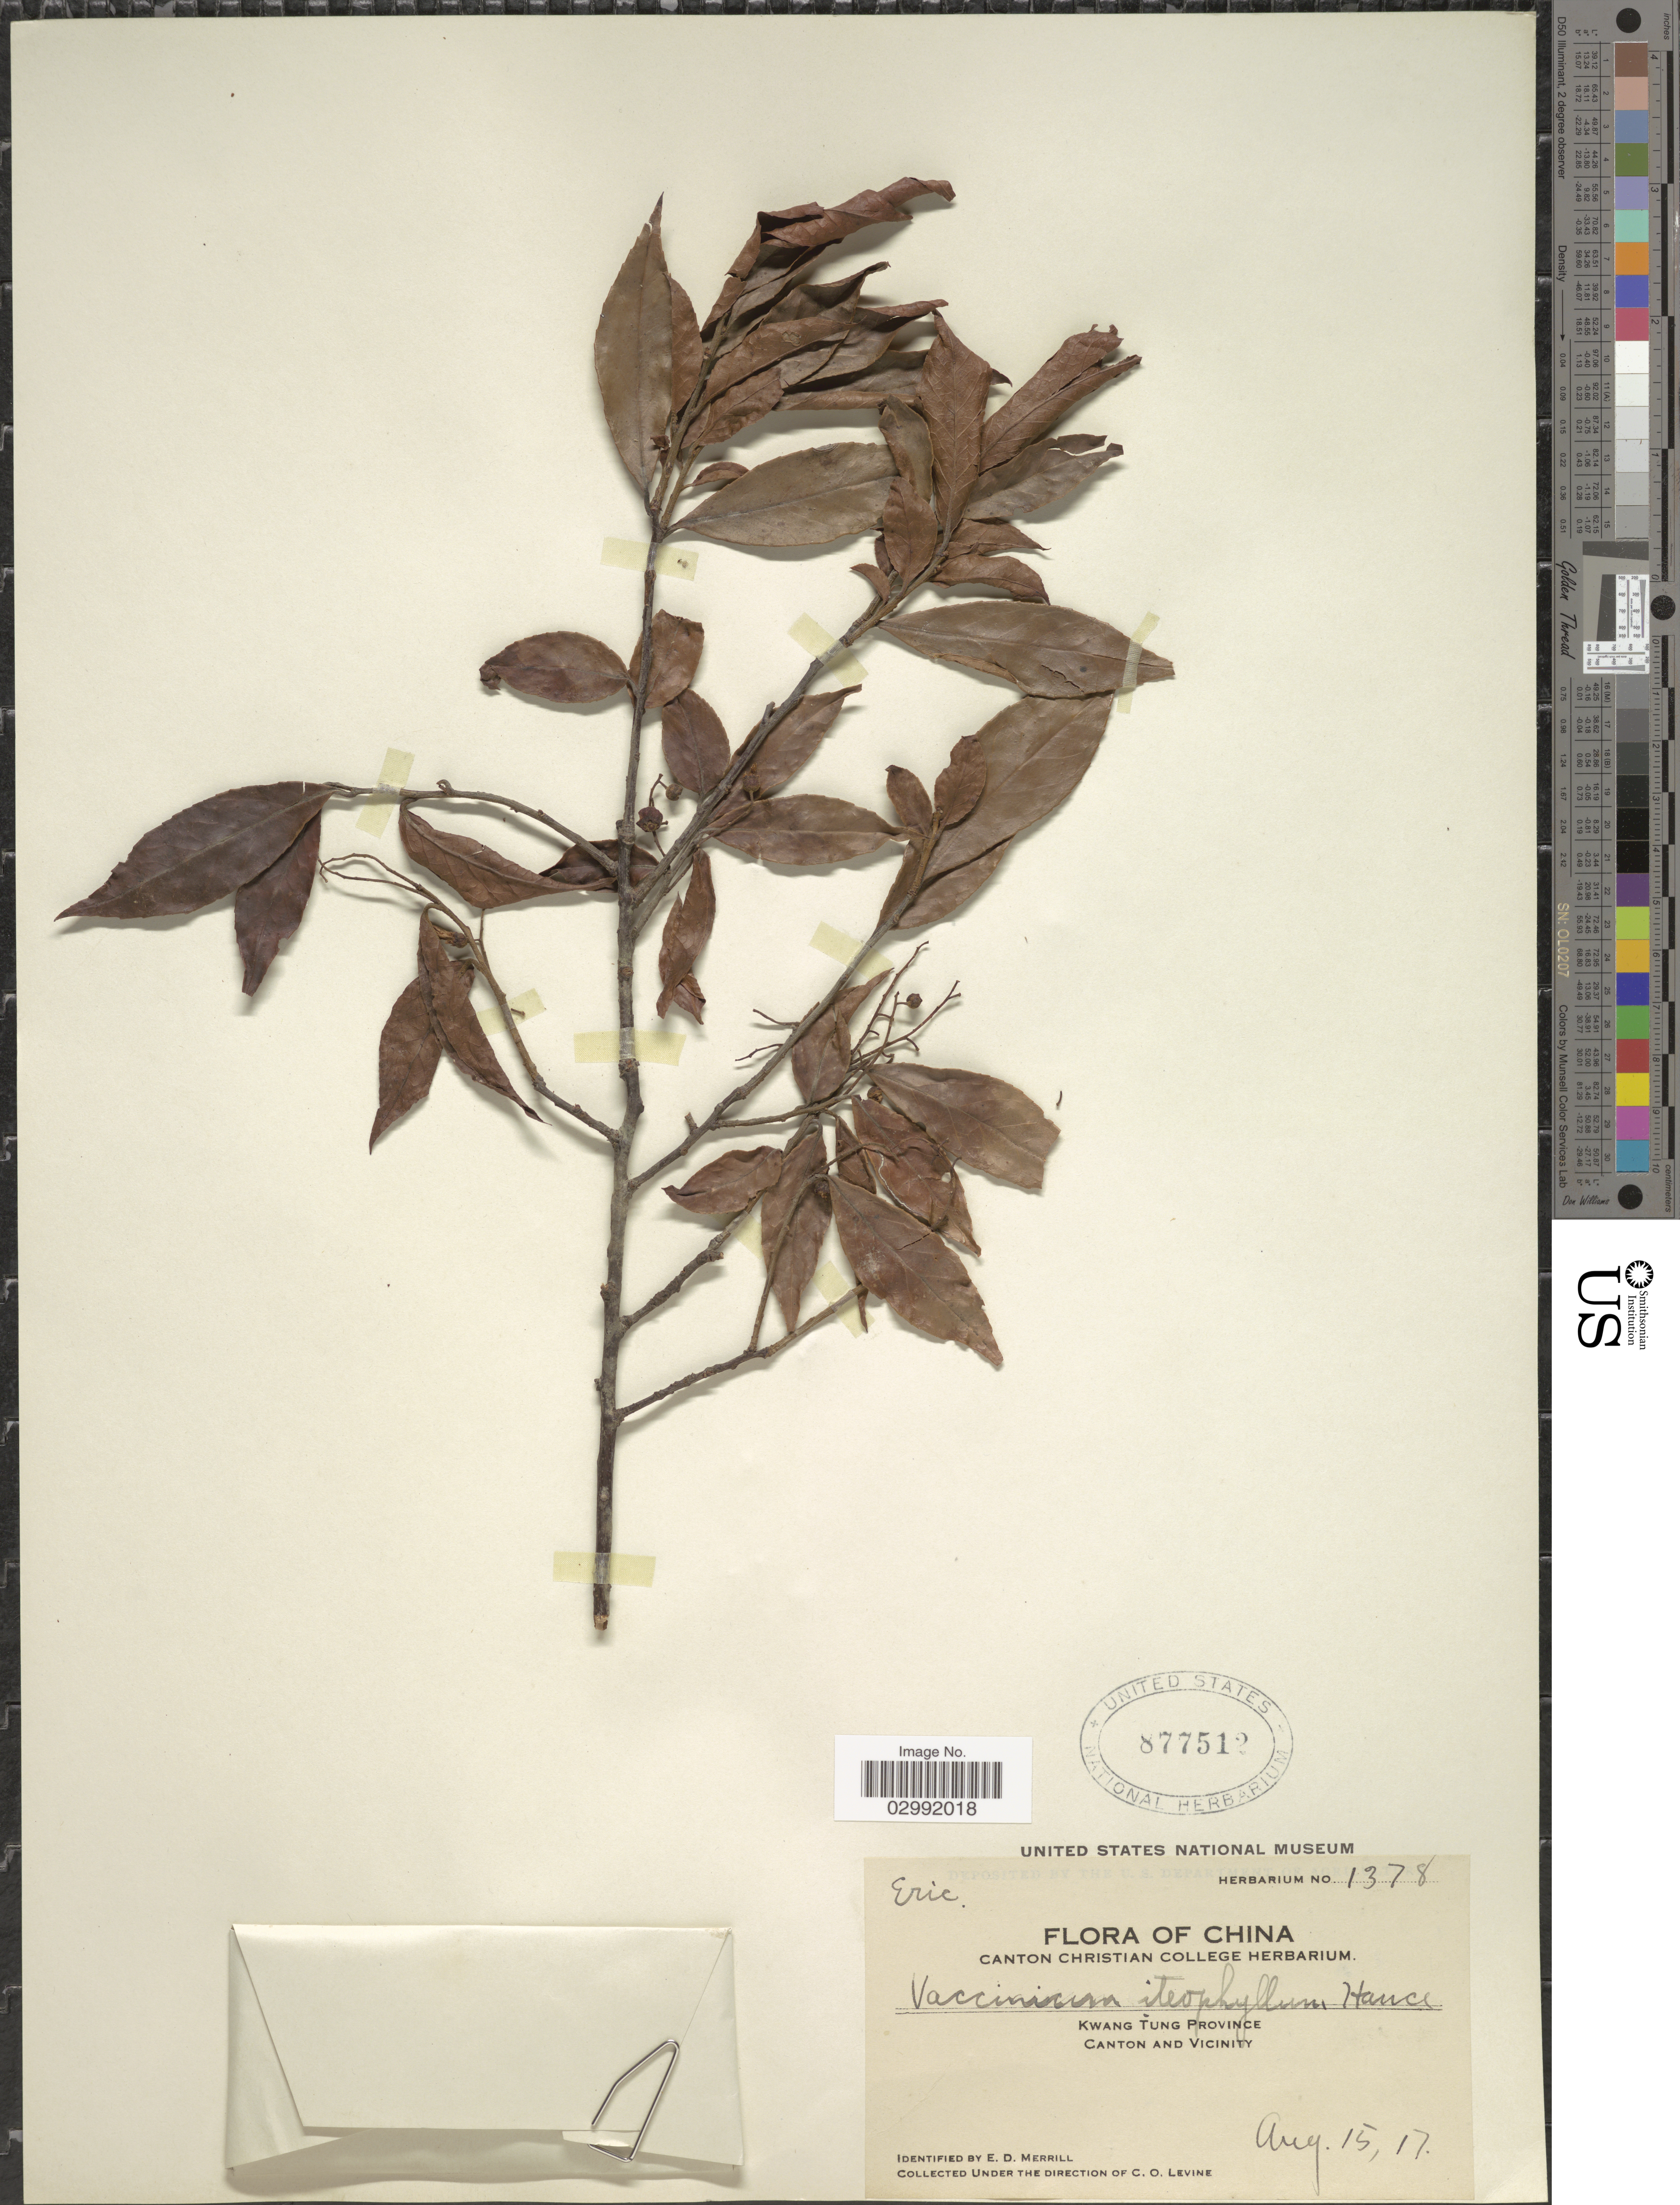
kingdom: Plantae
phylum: Tracheophyta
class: Magnoliopsida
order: Ericales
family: Ericaceae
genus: Vaccinium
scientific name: Vaccinium iteophyllum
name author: Hance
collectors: C. O. Levine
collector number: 1378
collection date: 1917-08-15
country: China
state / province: Guangdong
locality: Kwang Tung Province, Canton and Vicinity.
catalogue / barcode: US 877512